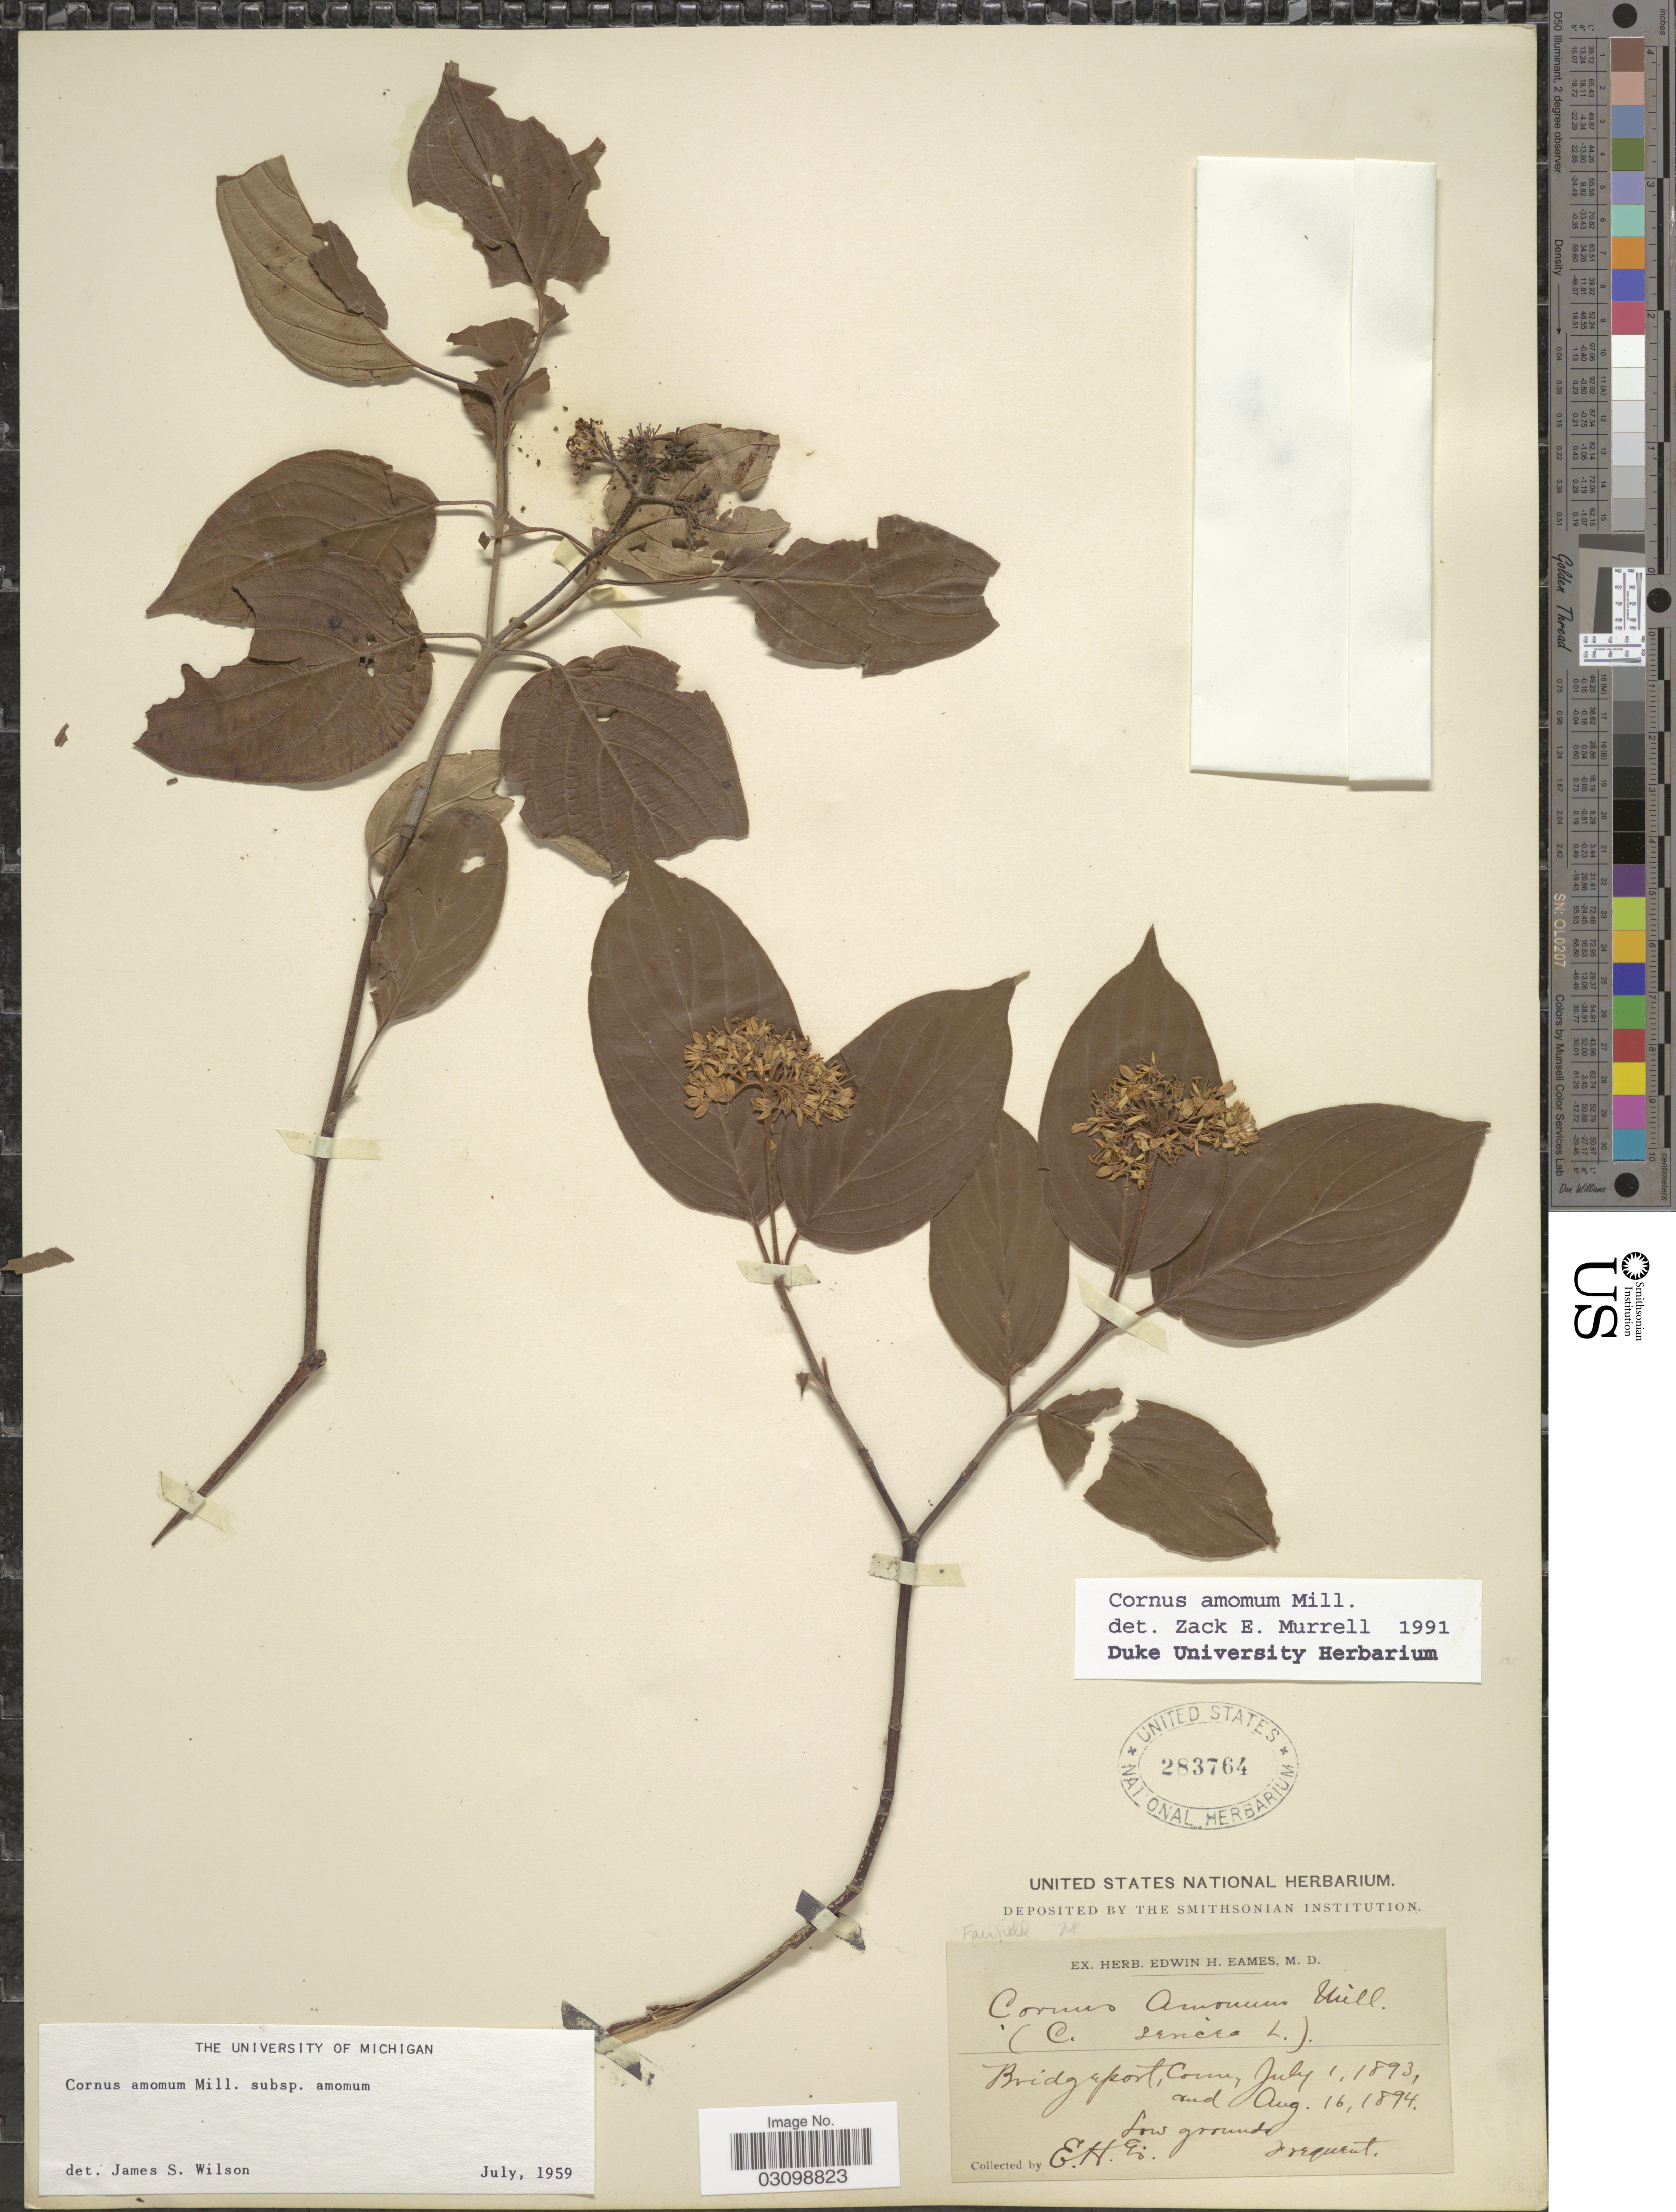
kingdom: Plantae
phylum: Tracheophyta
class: Magnoliopsida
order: Cornales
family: Cornaceae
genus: Cornus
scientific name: Cornus amomum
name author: Mill.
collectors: E. H. Eames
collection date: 1893-07-01/1894-08-16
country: United States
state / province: Connecticut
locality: Bridgeport, Conn. Fairfield Tpk.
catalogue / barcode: US 283764